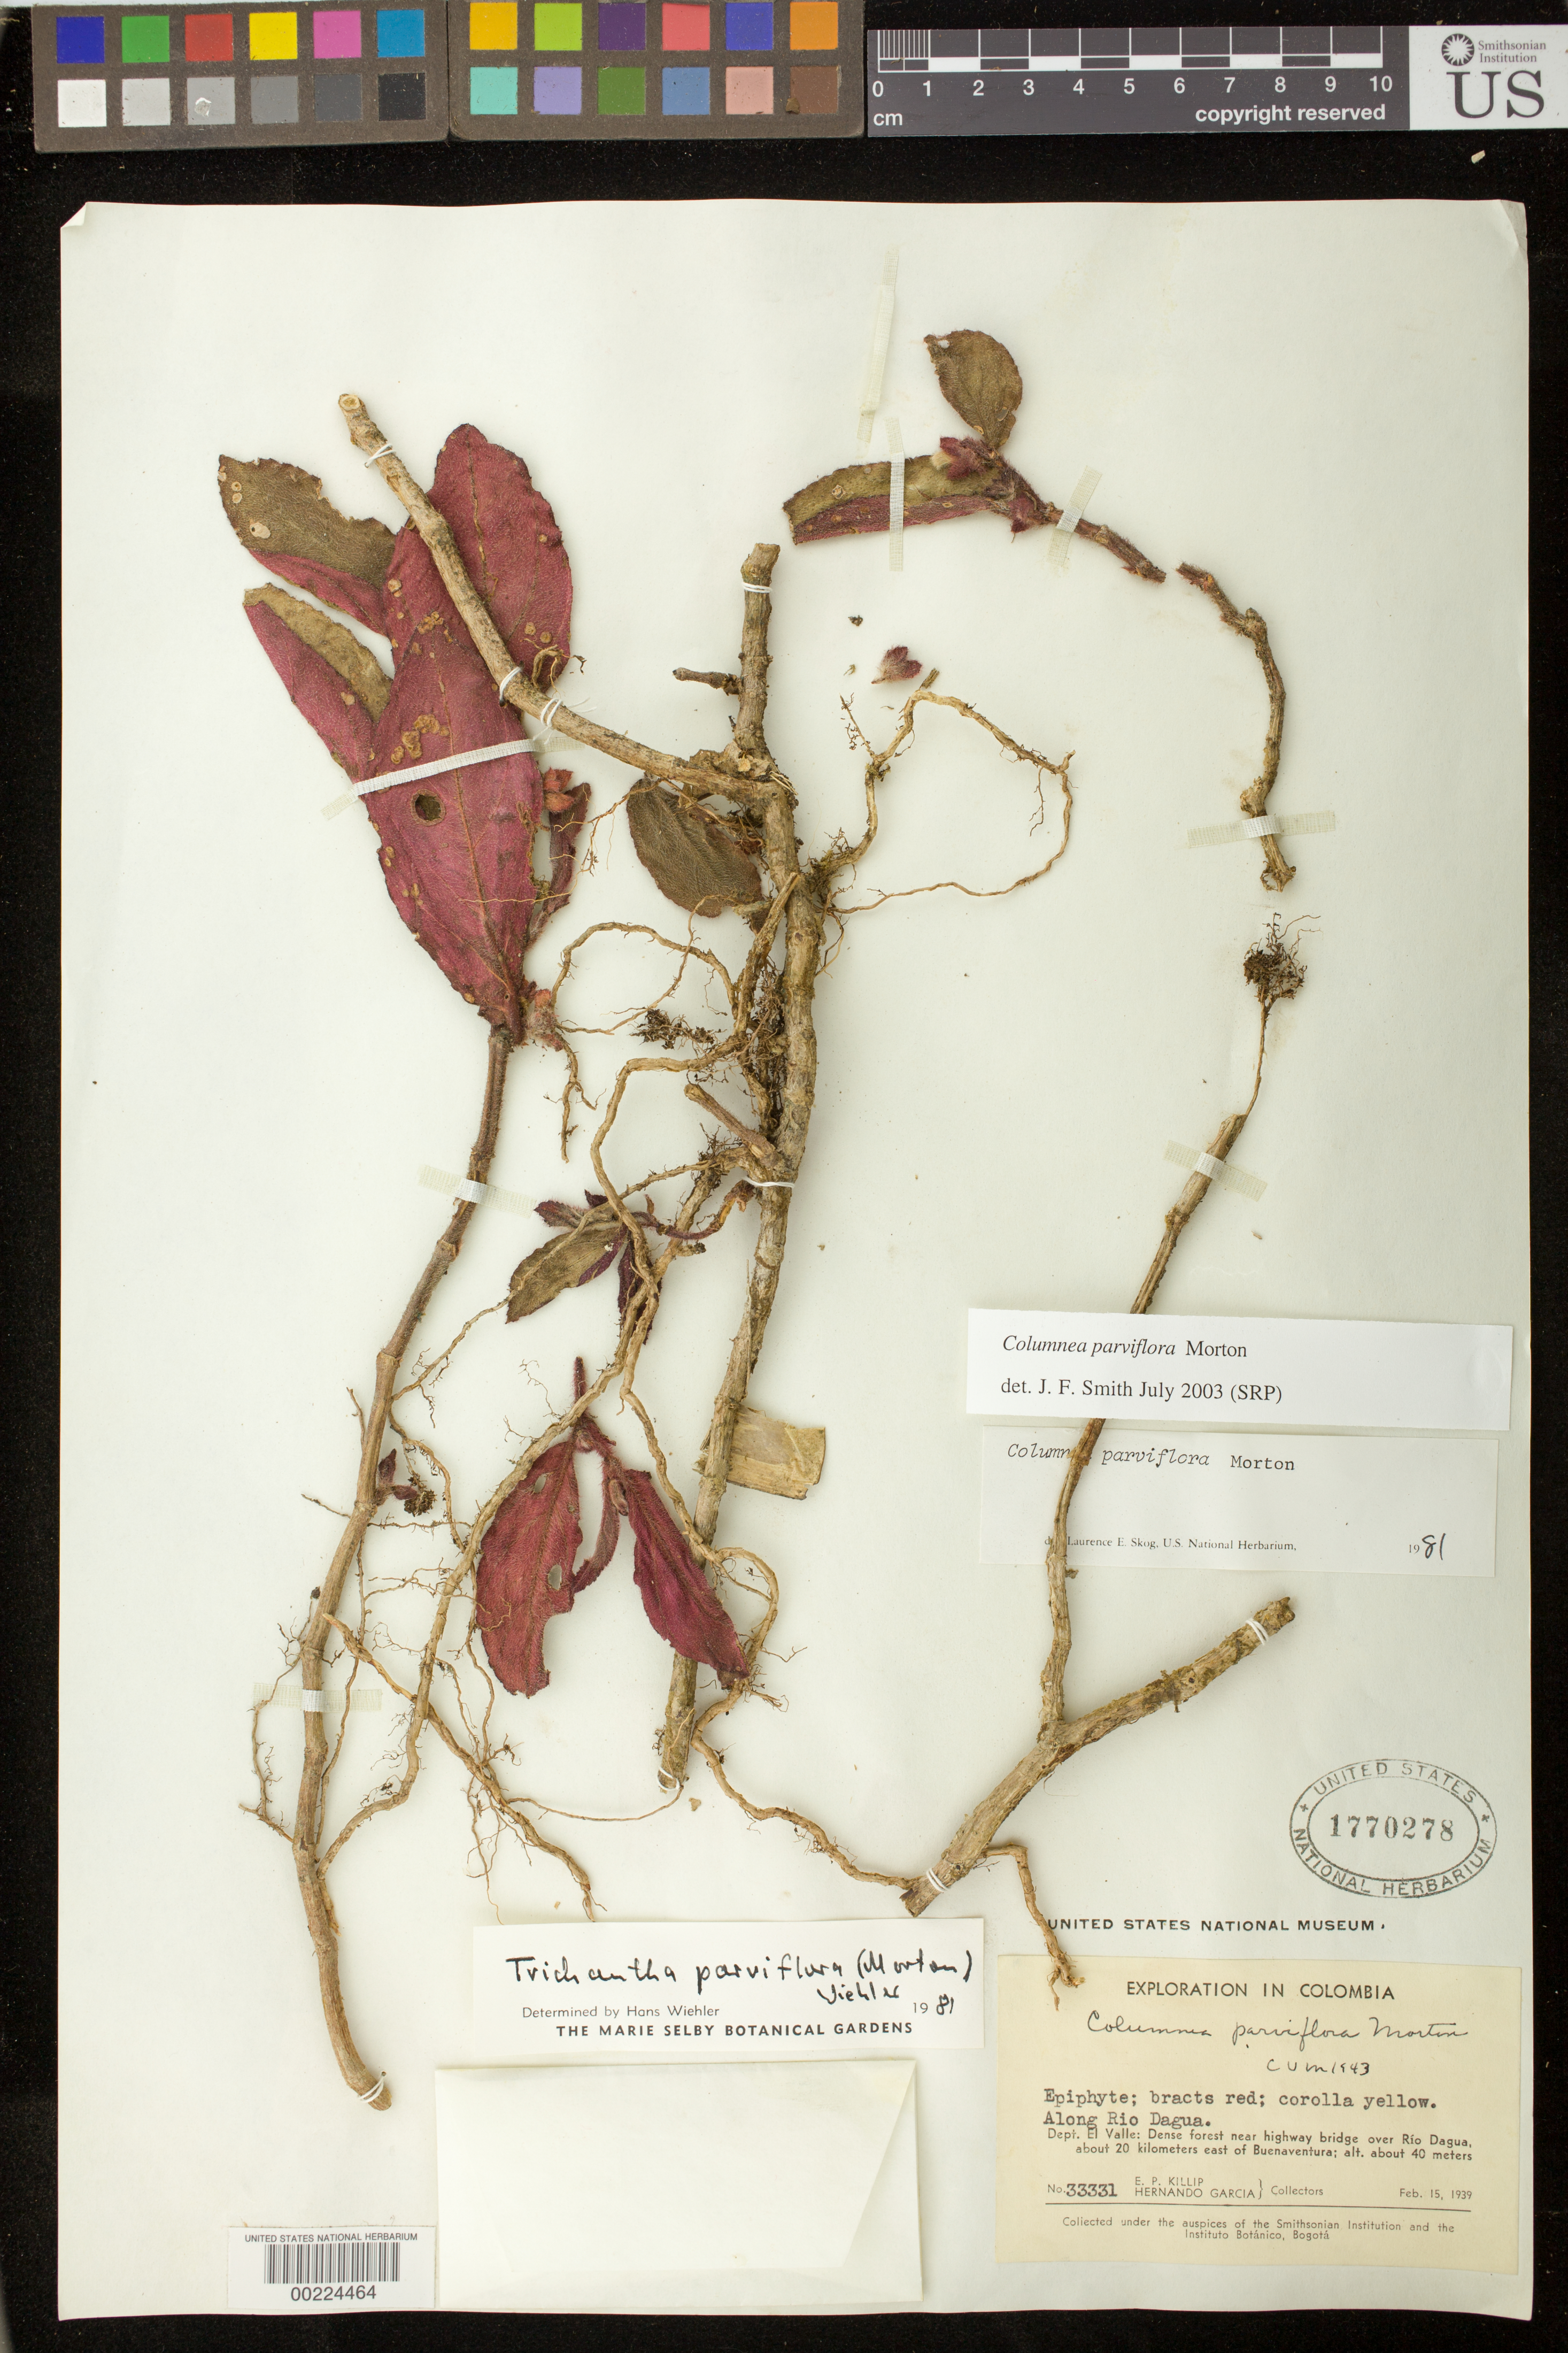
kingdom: Plantae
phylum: Tracheophyta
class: Magnoliopsida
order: Lamiales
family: Gesneriaceae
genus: Columnea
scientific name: Columnea herthae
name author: Mansf.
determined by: Clark, J. L.; Skog, Laurence E.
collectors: E. P. Killip & H. Garcia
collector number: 33331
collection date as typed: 15 Feb 1939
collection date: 1939-02-15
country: Colombia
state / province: Valle del Cauca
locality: Near highway bridge over Rio Dagua, about 20 km E of Buenaventura, along Rio Dagua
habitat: Dense forest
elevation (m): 40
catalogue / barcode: US 1770278